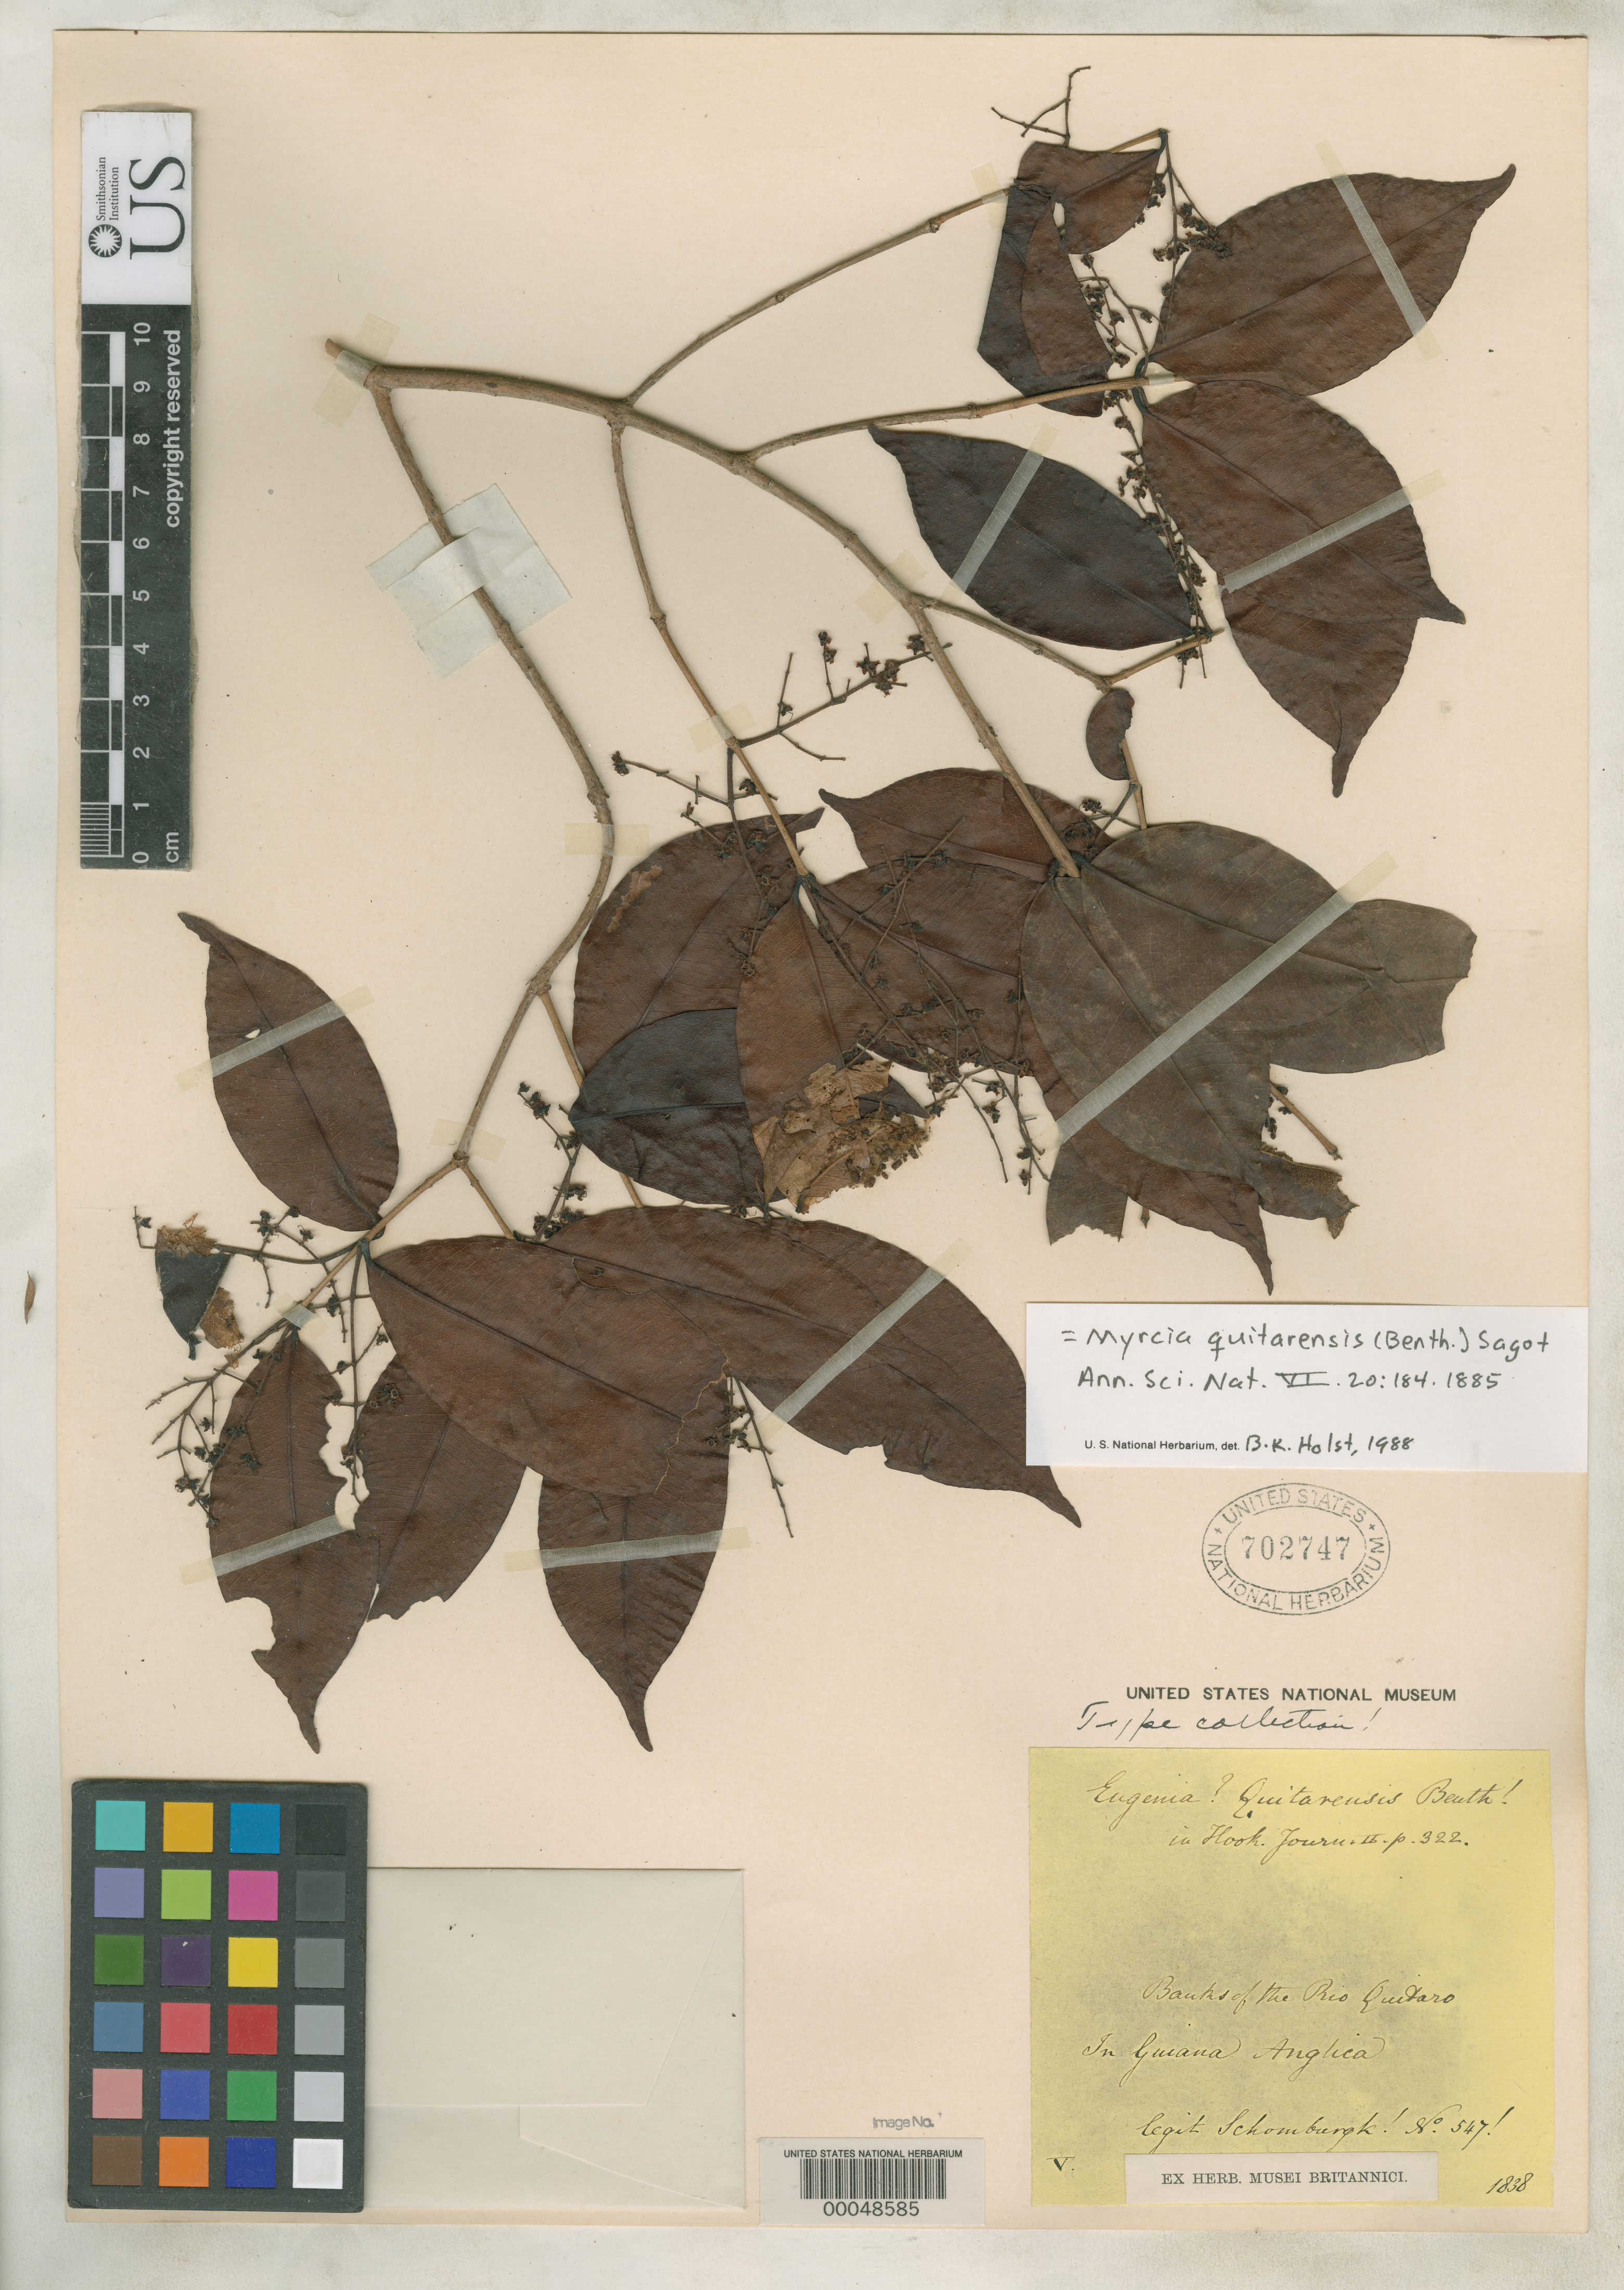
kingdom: Plantae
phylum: Tracheophyta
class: Magnoliopsida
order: Myrtales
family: Myrtaceae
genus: Eugenia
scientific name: Eugenia quitarensis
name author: Benth.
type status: Isotype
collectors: M. R. Schomburgk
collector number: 547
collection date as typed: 1838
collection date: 1838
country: Guyana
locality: Rio Quitaro.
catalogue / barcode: US 702747